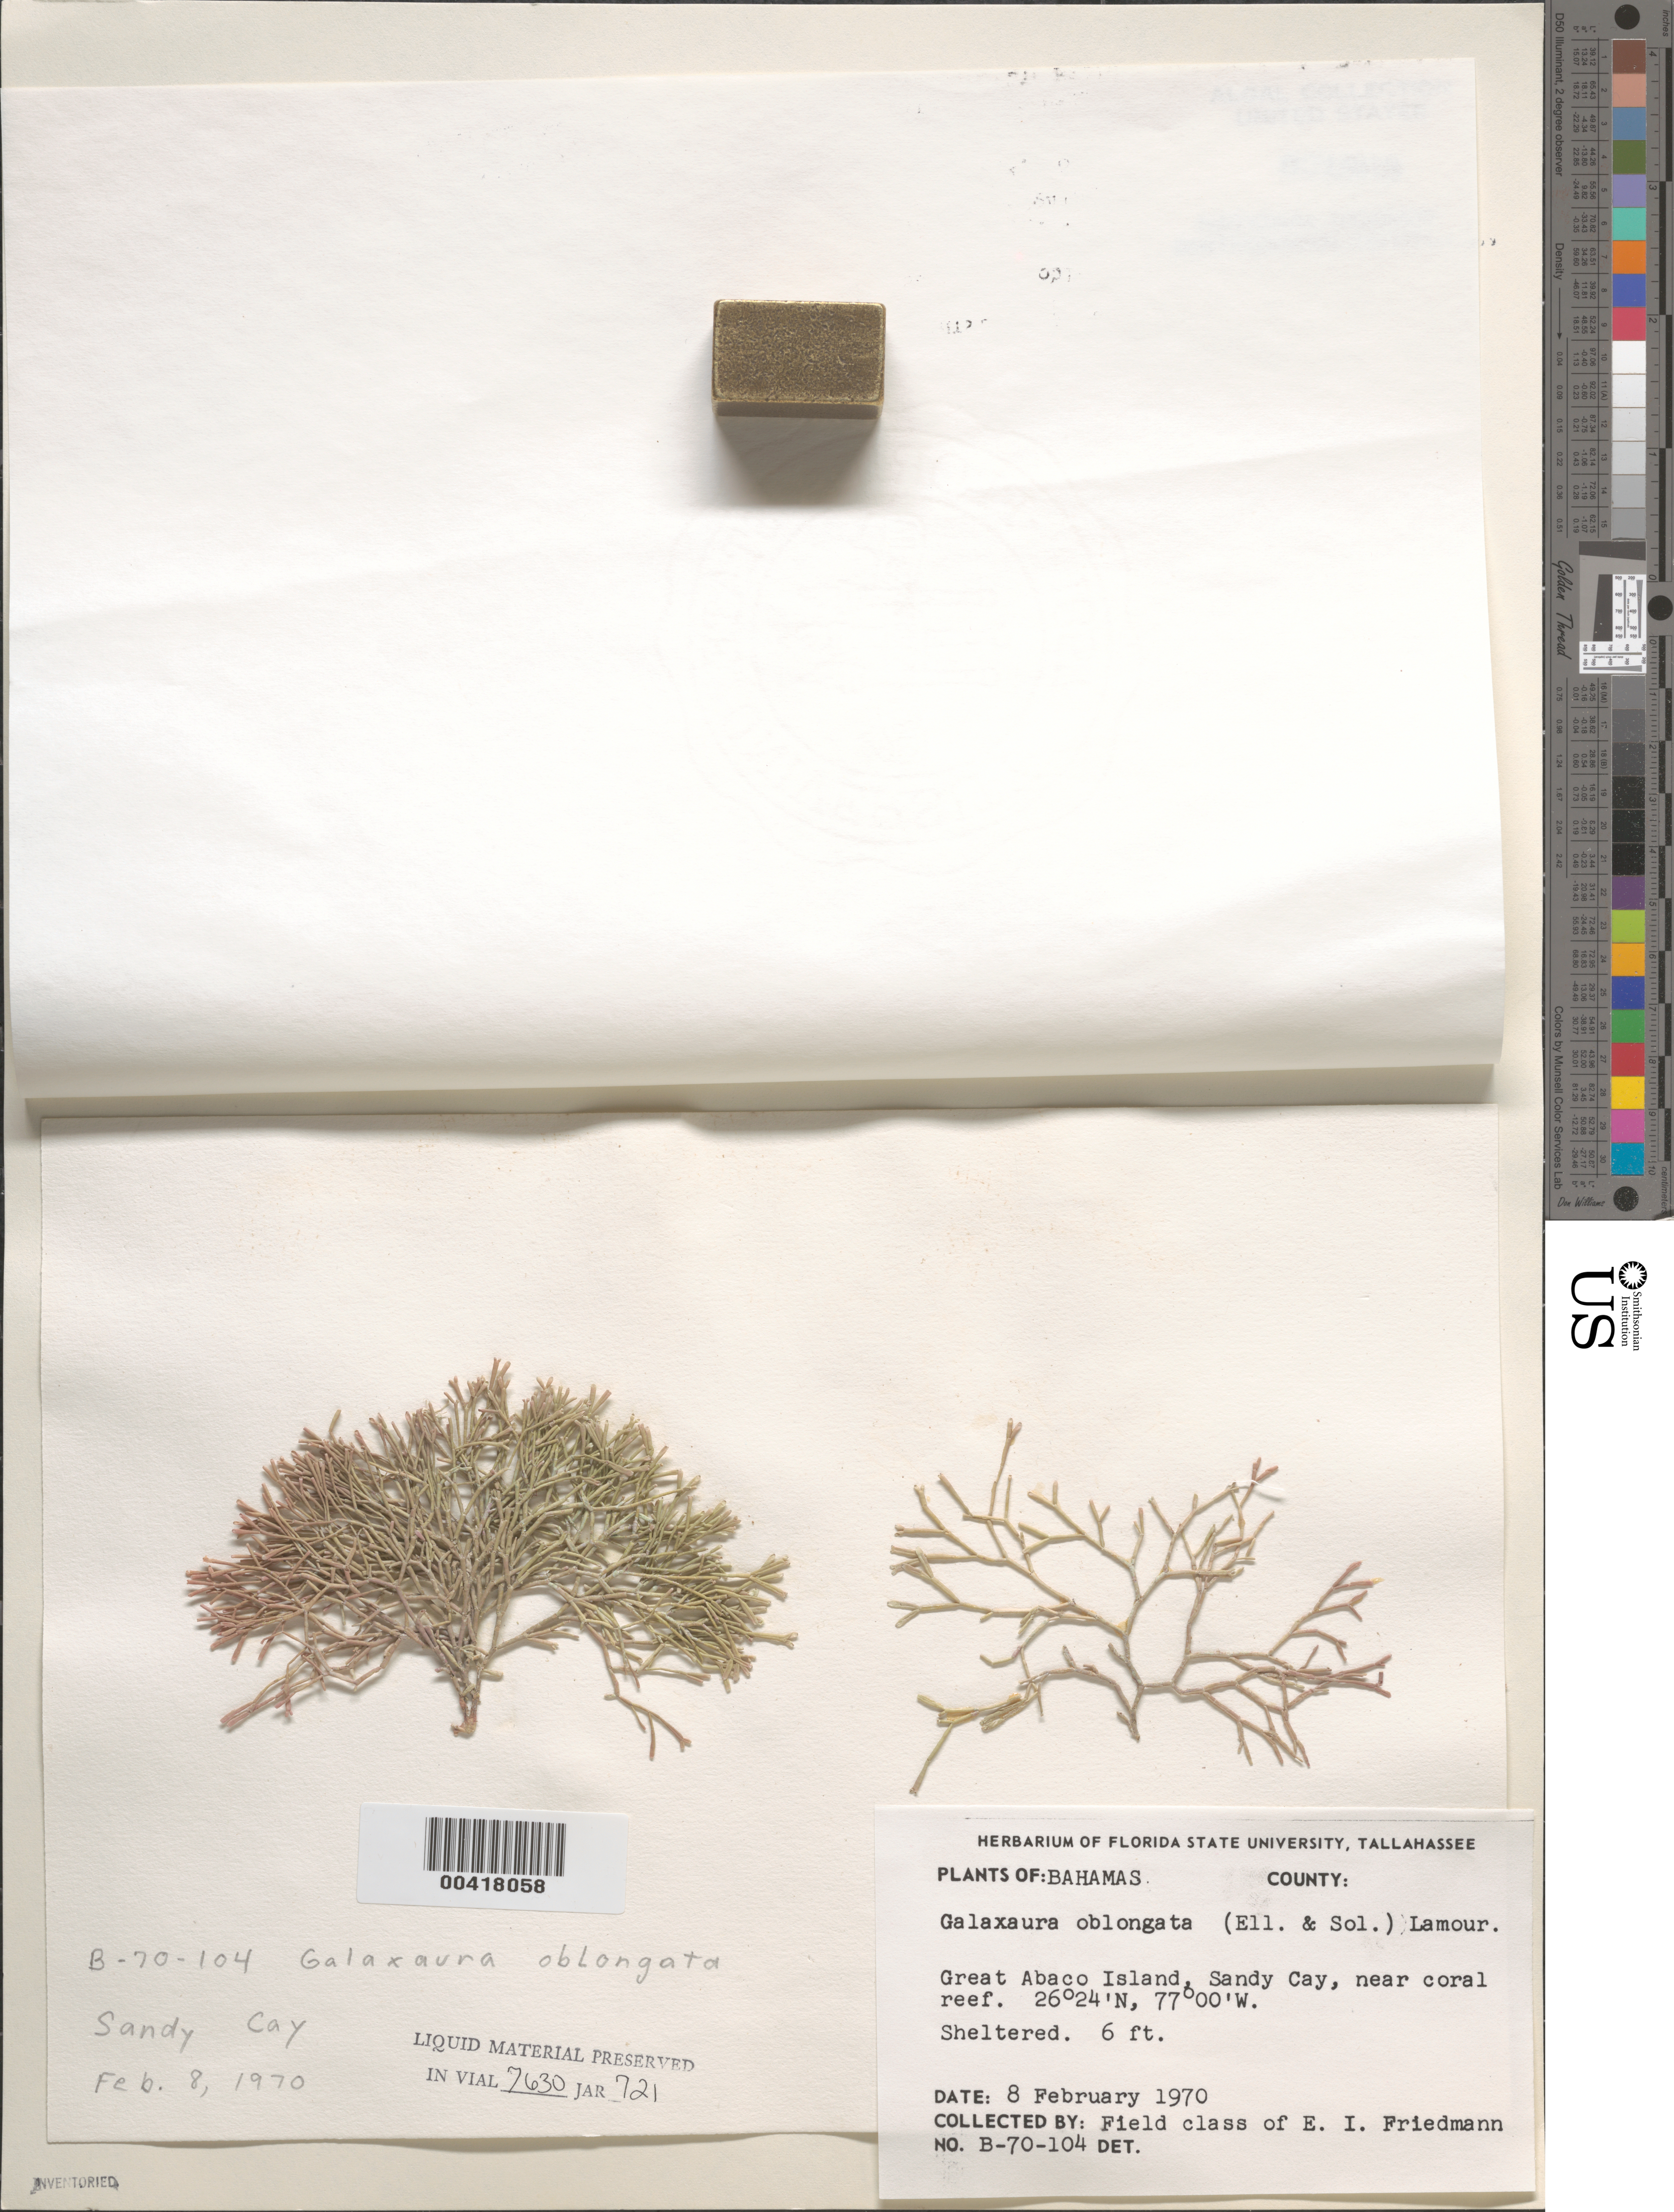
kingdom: Plantae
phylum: Rhodophyta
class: Florideophyceae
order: Nemaliales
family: Galaxauraceae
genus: Tricleocarpa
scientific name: Tricleocarpa fragilis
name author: (L.) Huisman & R.A. Towns.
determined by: Algae name updating Project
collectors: E. Friedmann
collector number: B-70-104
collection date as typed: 08 Feb 1970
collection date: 1970-02-08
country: Bahamas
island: Great Abaco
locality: Sandy Cay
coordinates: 26 24" N, 77 00" W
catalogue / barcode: US 21869